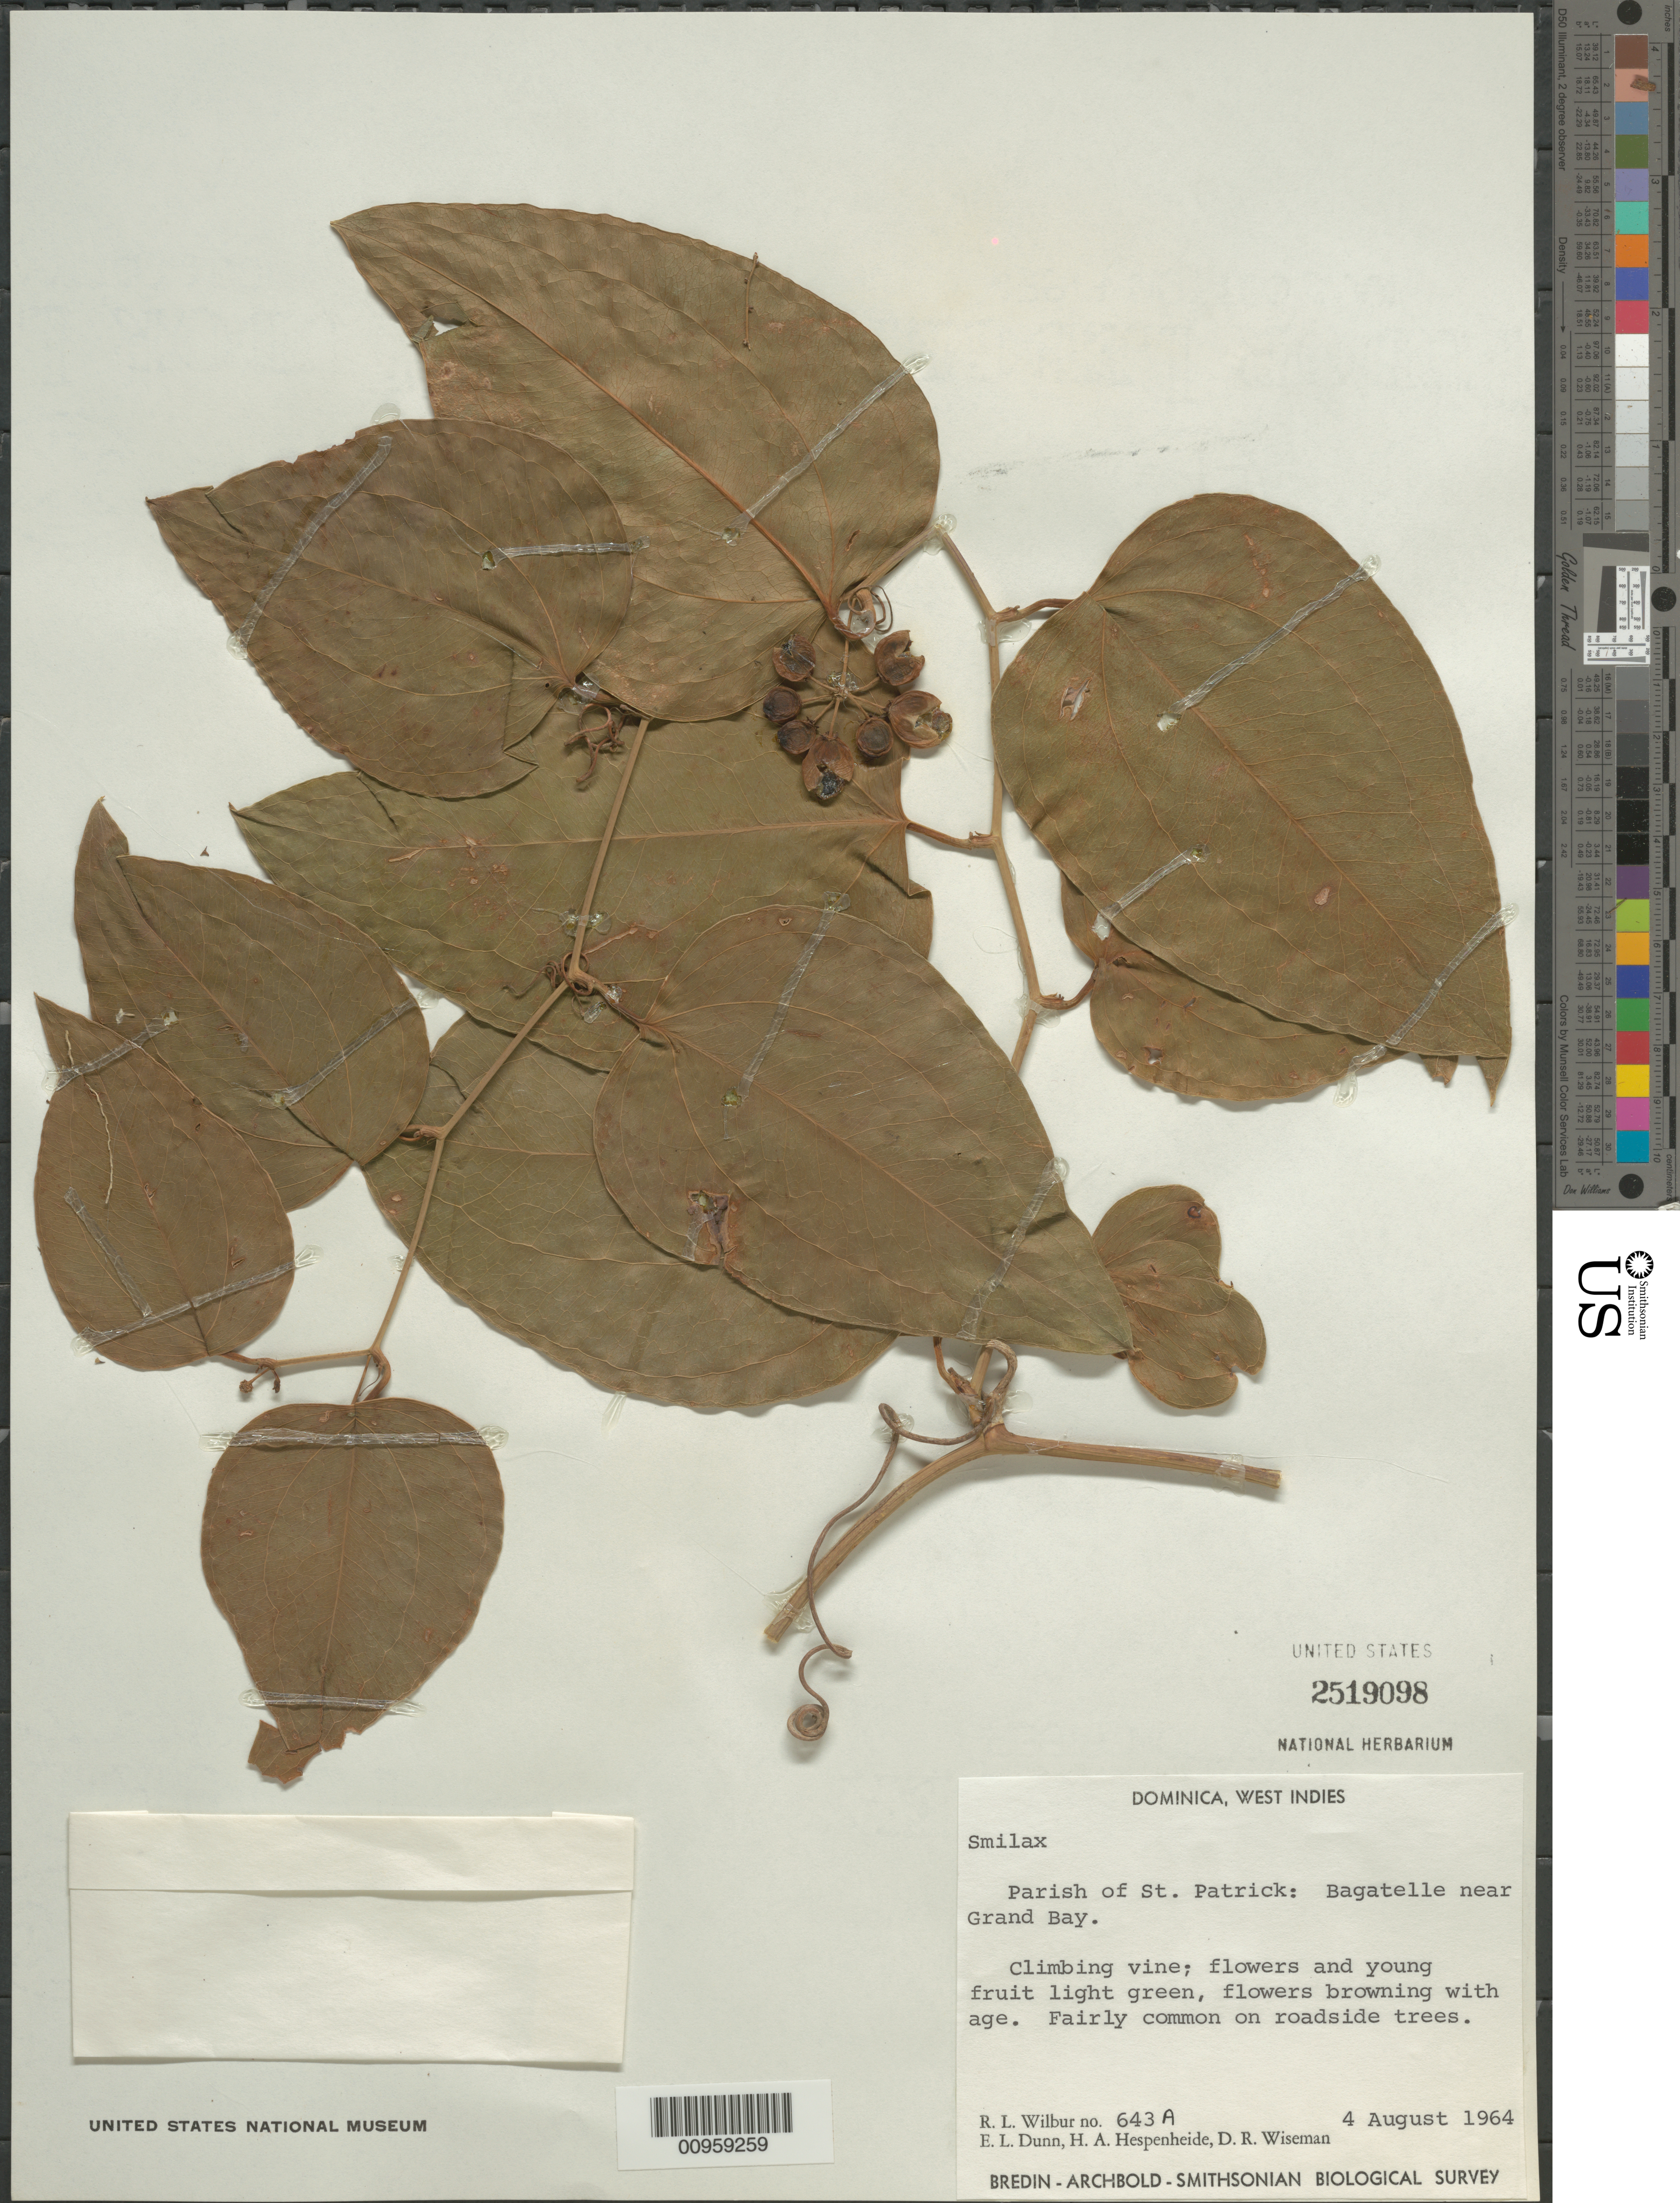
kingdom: Plantae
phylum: Tracheophyta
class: Liliopsida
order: Liliales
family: Smilacaceae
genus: Smilax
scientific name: Smilax guianensis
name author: Vitman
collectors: R. L. Wilbur, E. Dunn, H. A. Hespenheide & D. R. Wiseman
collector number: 643A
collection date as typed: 04 Aug 1964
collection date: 1964-08-04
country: Dominica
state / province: St. Patrick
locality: Bagatelle near Grand Bay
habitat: On roadside trees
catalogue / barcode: US 2519098